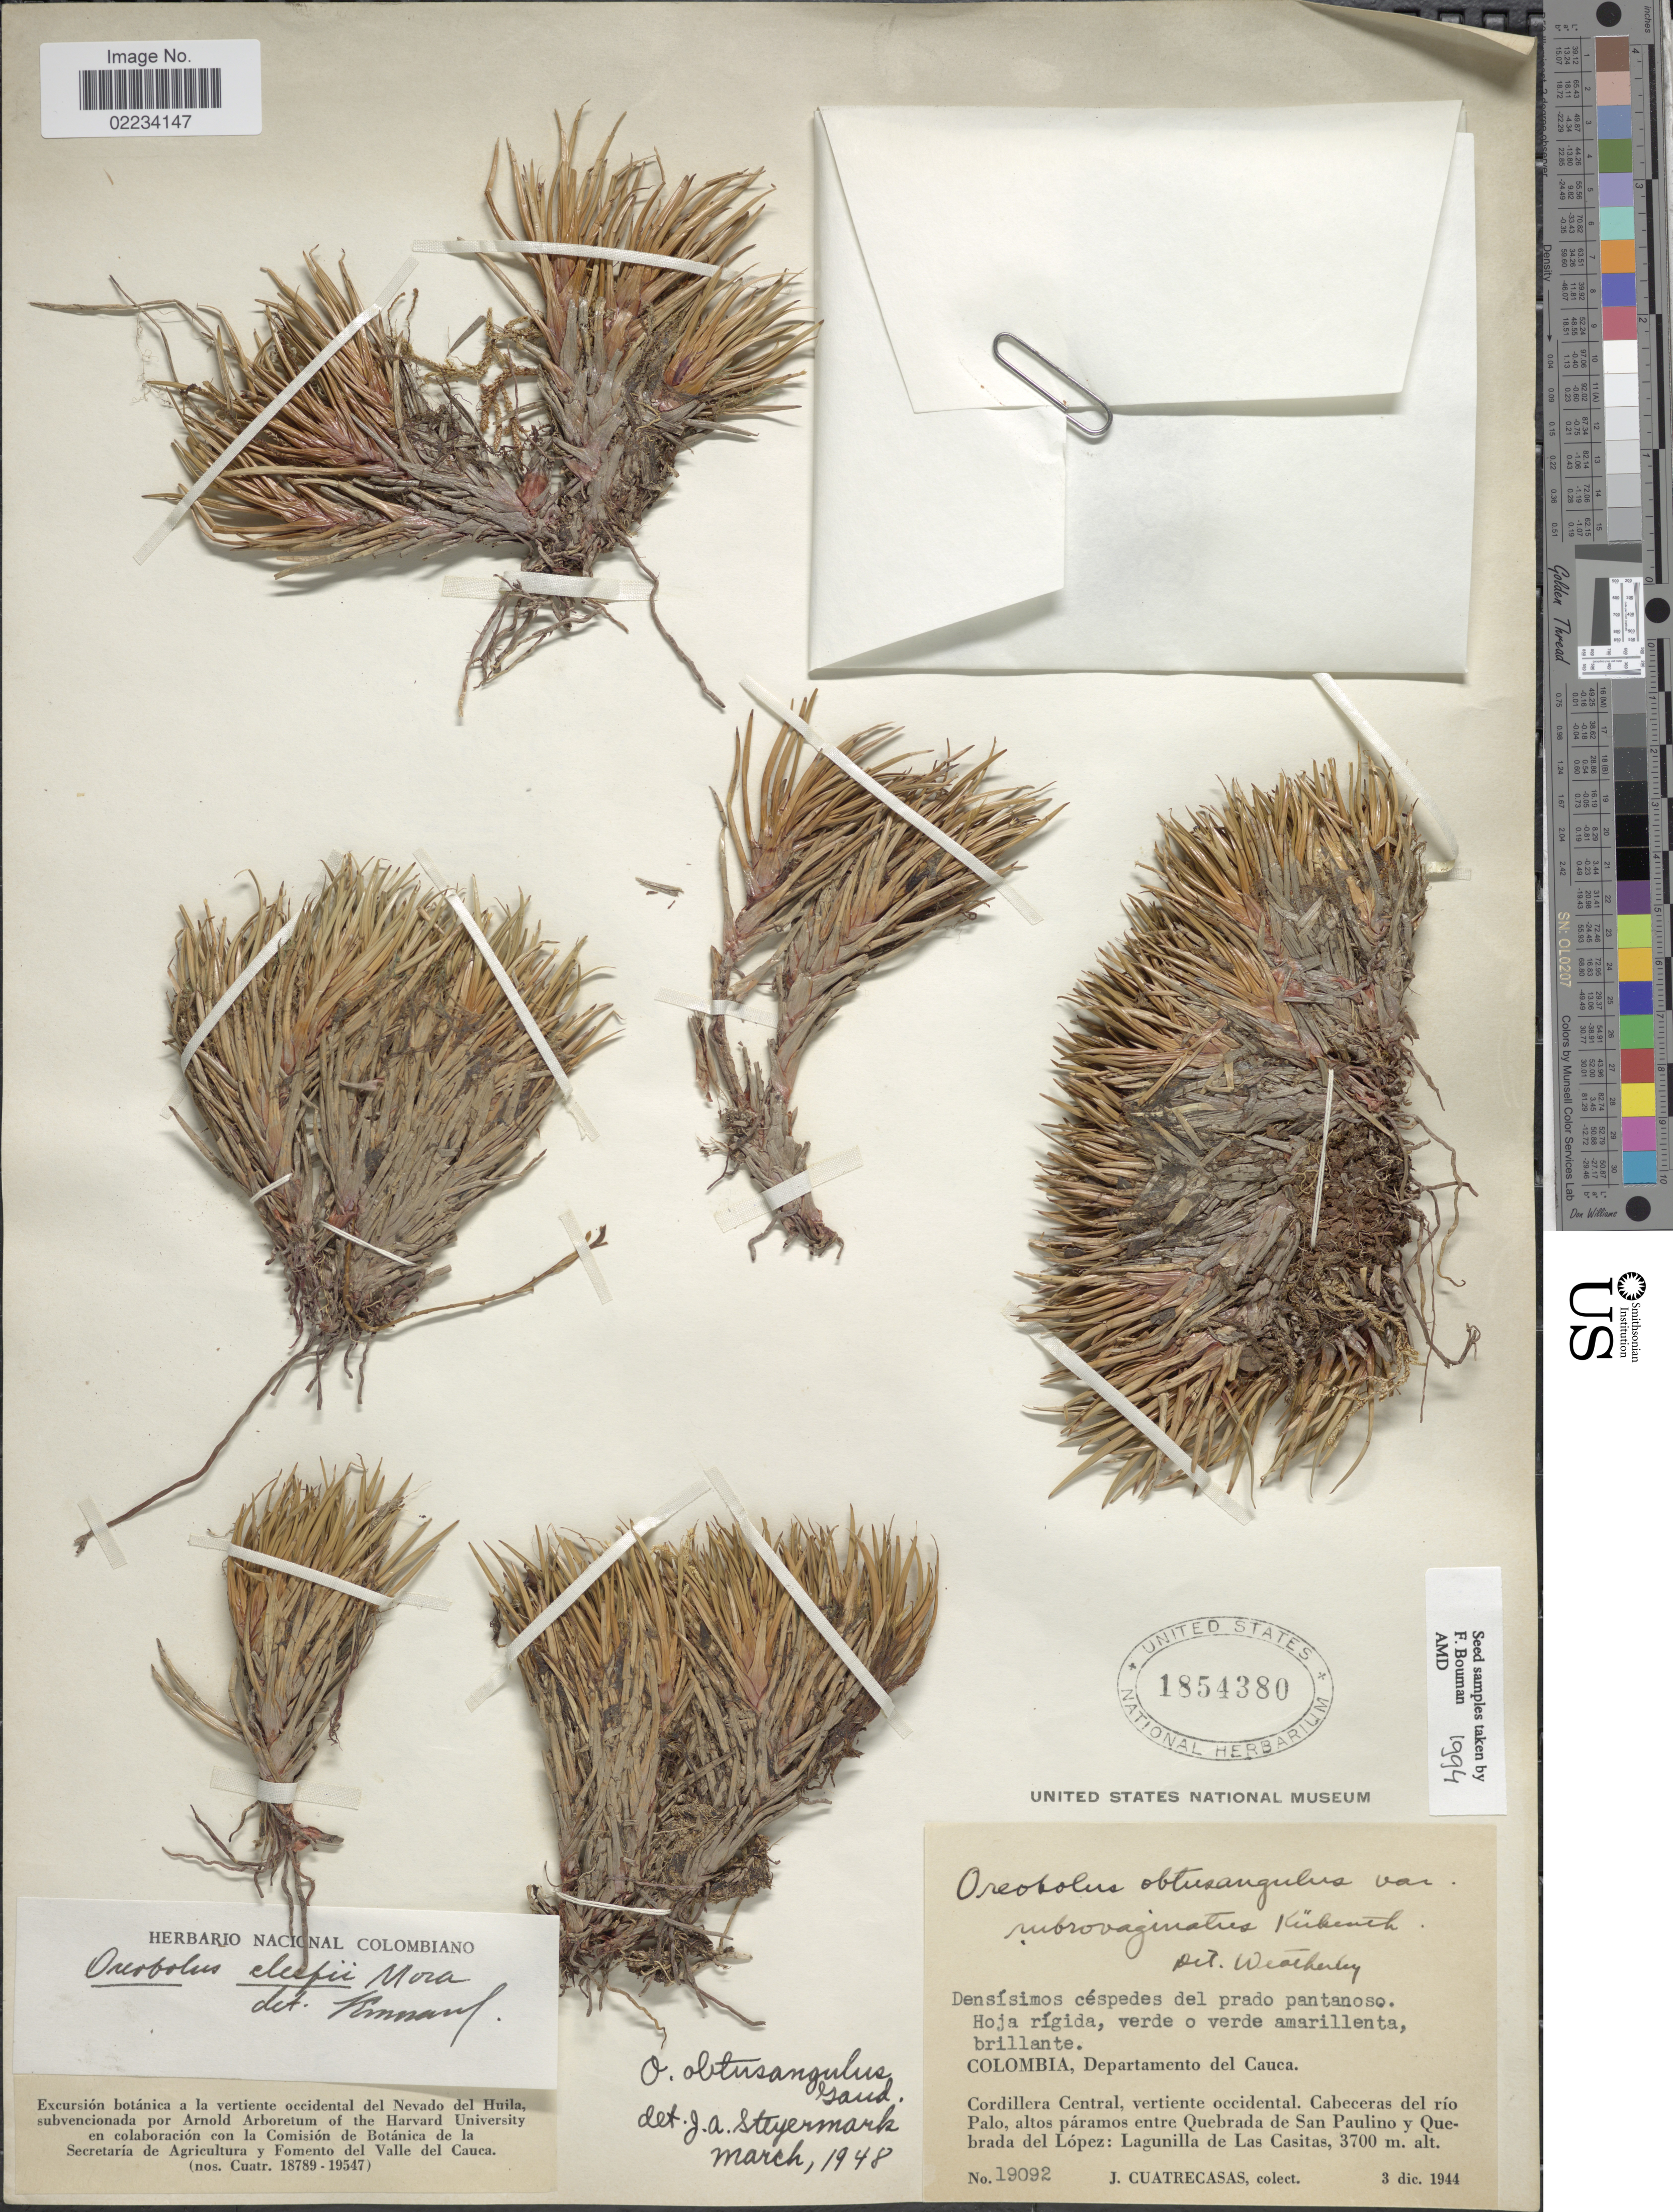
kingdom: Plantae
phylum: Tracheophyta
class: Liliopsida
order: Poales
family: Cyperaceae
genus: Oreobolus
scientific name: Oreobolus cleefii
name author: L.E. Mora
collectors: J. Cuatrecasas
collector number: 19092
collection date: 1944-12-03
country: Colombia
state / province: Cauca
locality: Departamento del Cauca, Cordillera Central, vertiente occidental. Cabeceras del río Palo, altos páramos entre Quebrada de San Paulino y Quebrada del López: Lagunilla de Las Casitas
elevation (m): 3700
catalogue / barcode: US 1854380